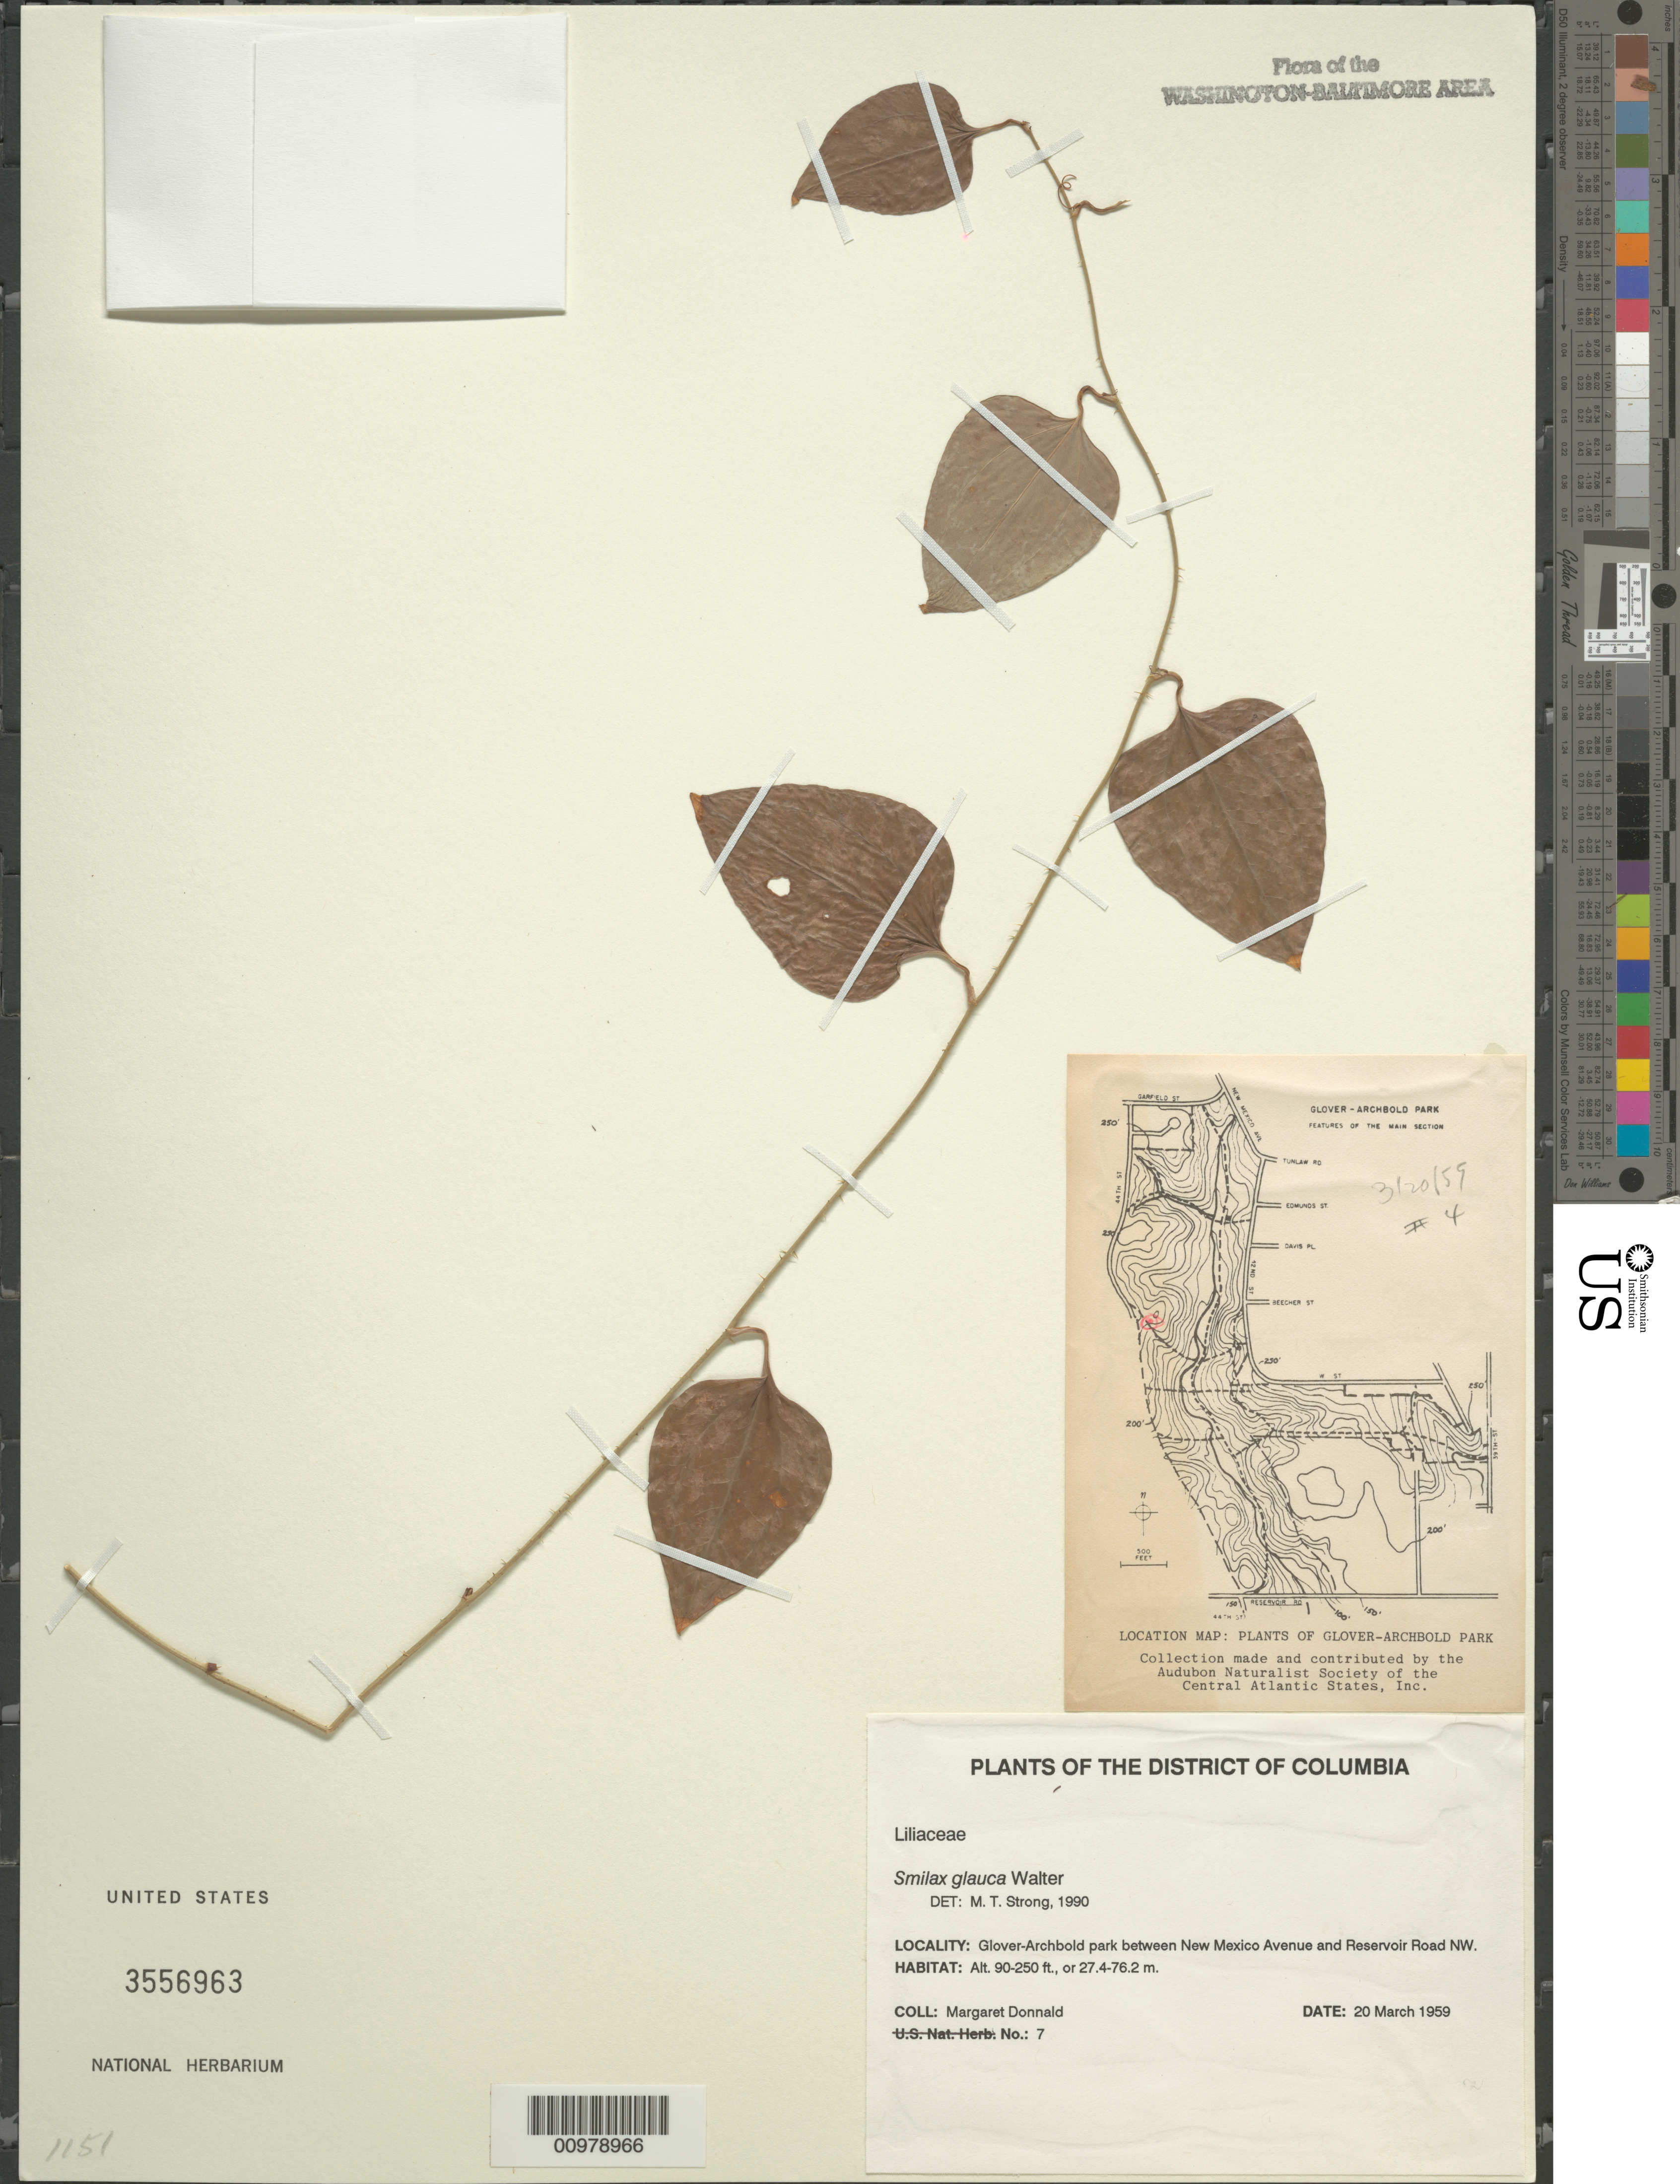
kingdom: Plantae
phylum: Tracheophyta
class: Liliopsida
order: Liliales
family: Smilacaceae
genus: Smilax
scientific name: Smilax glauca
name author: Walter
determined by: Strong, M. T., (US), Smithsonian Institution - National Museum of Natural History (UNITED STATES)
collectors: M. Donnald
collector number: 7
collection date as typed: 20 March 1959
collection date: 1959-03-20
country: United States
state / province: District of Columbia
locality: Glover-Archbold Park between New Mexico Avenue and Reservoir Road NW.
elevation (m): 27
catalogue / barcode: US 3556963